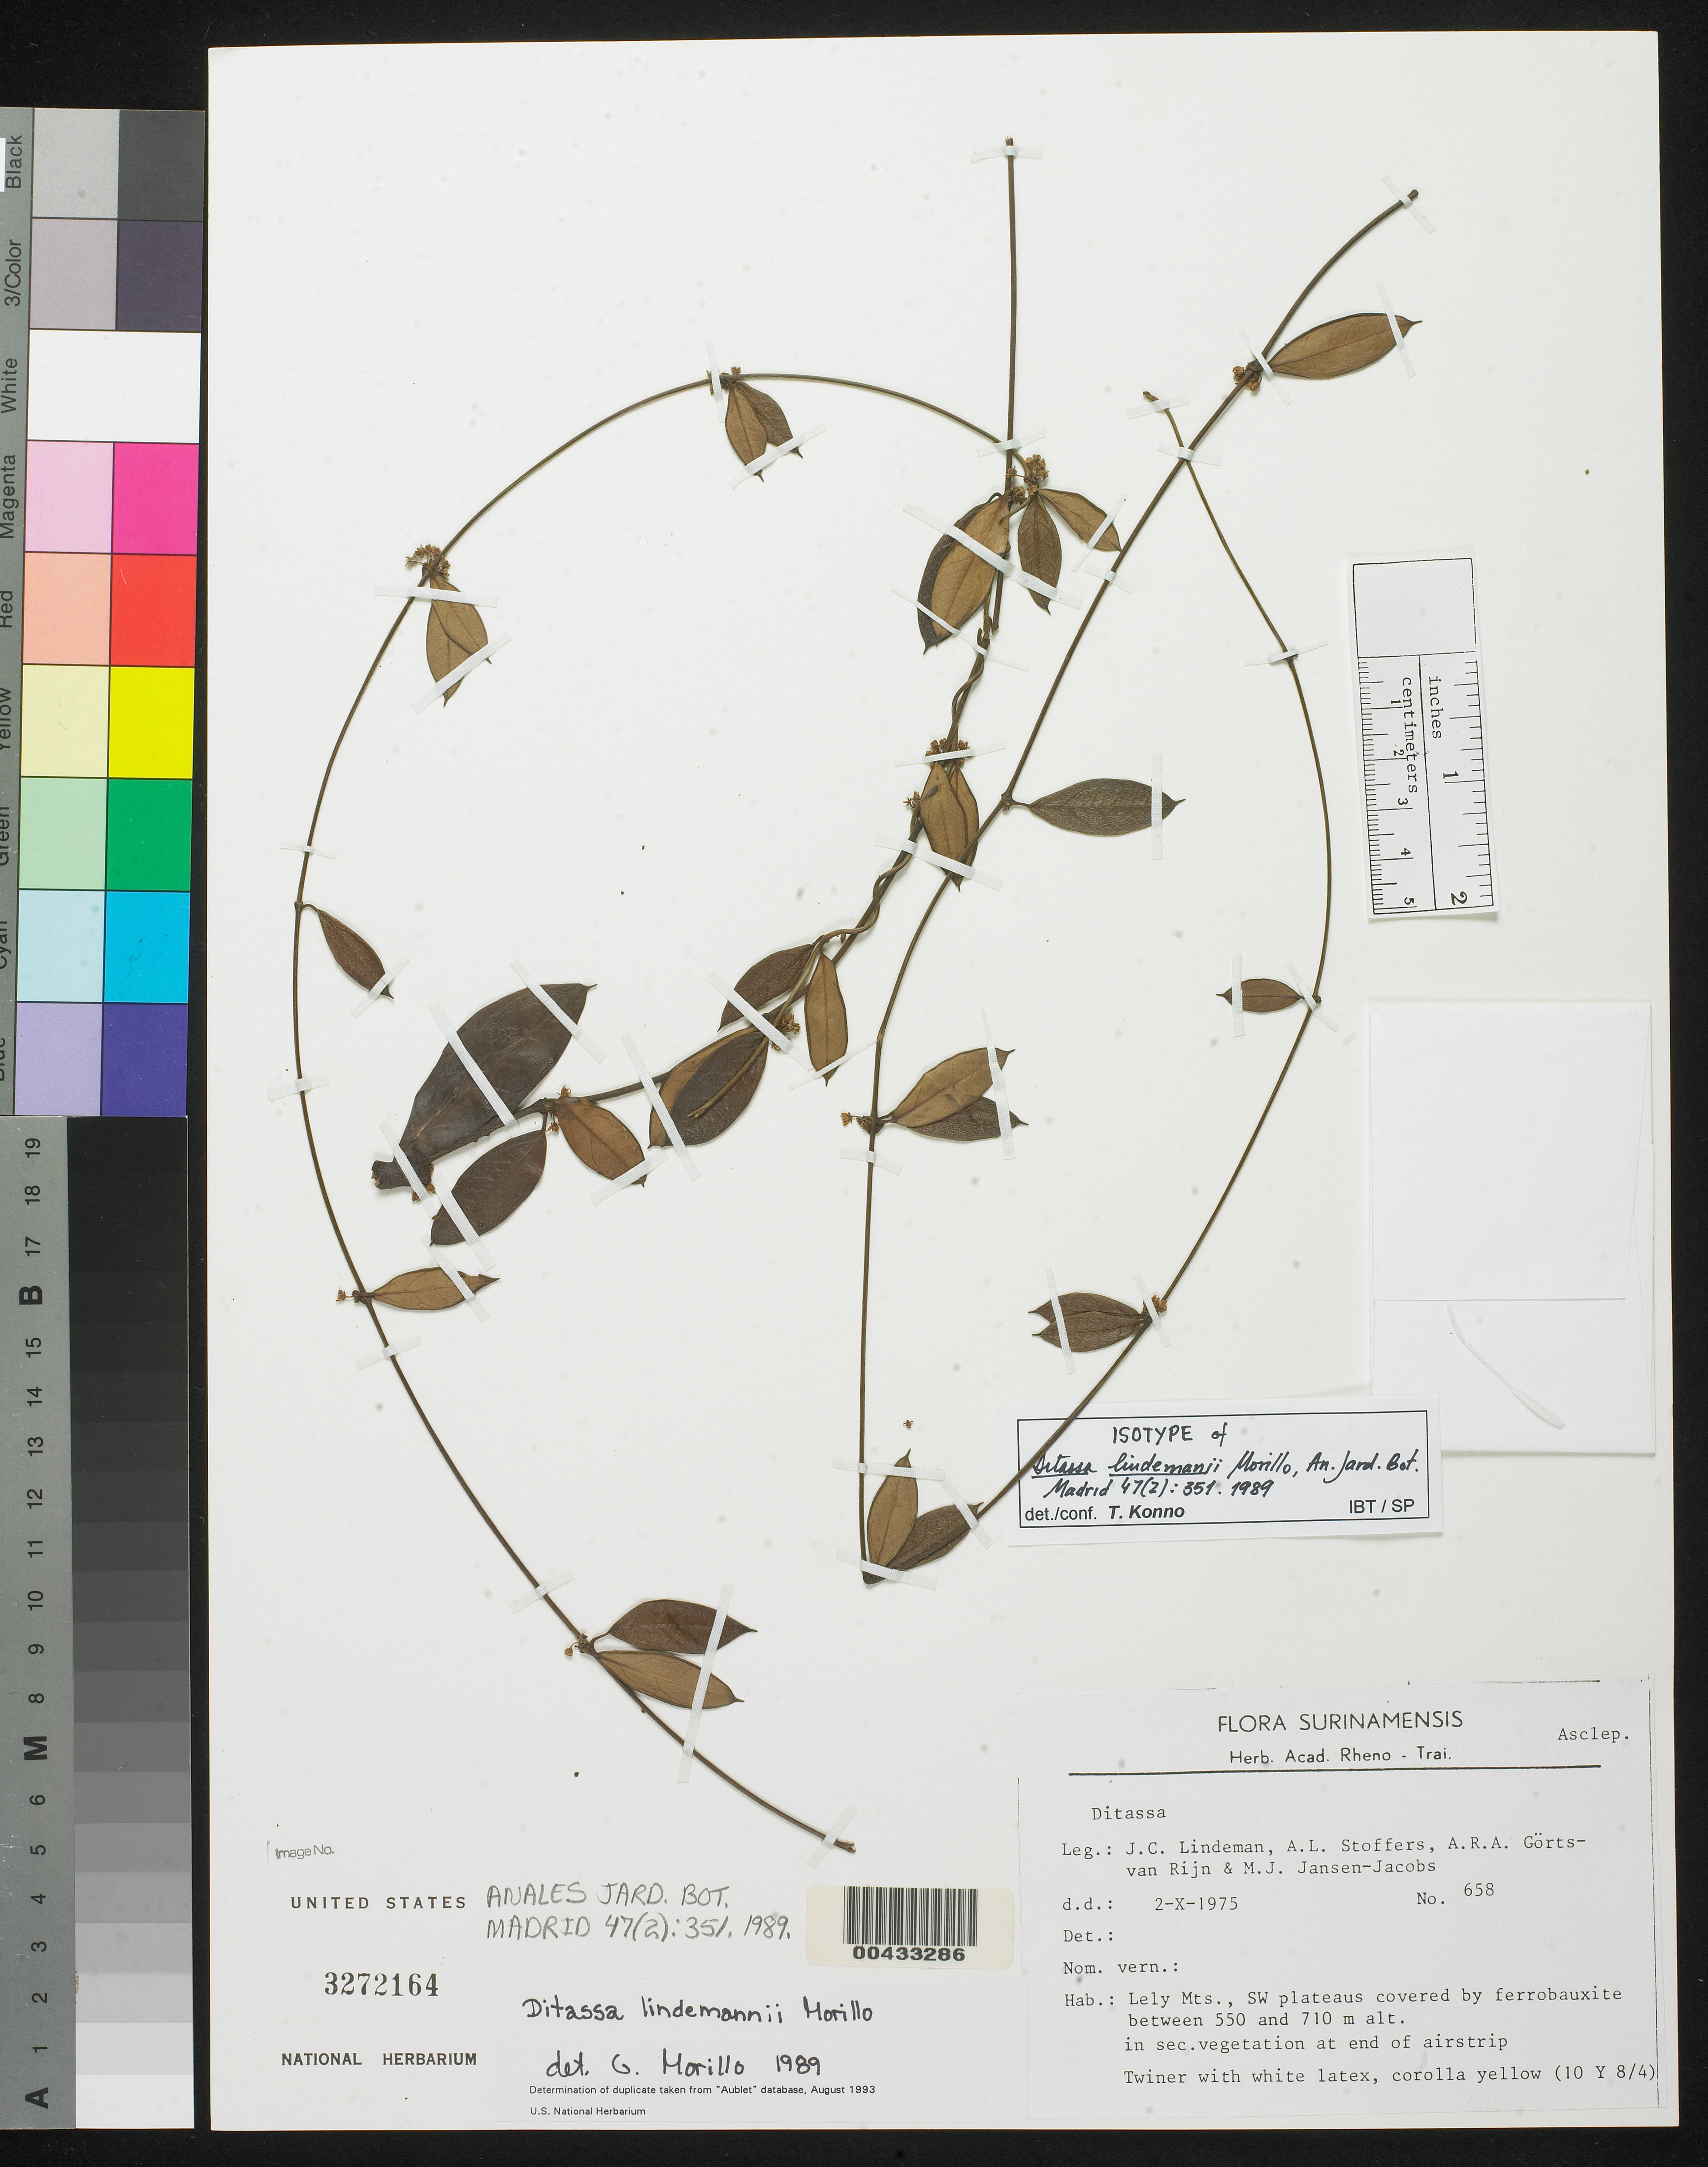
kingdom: Plantae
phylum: Tracheophyta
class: Magnoliopsida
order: Gentianales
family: Apocynaceae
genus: Ditassa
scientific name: Ditassa lindemanii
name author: Morillo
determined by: Konno, T.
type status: Isotype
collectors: J. C. Lindeman, A. Stoffers, A. Van Rijn & M. J. Jansen-Jacobs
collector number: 658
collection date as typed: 02 Oct 1975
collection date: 1975-10-02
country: Suriname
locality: Lely Mountains, SW Plateaus.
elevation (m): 550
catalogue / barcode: US 3272164